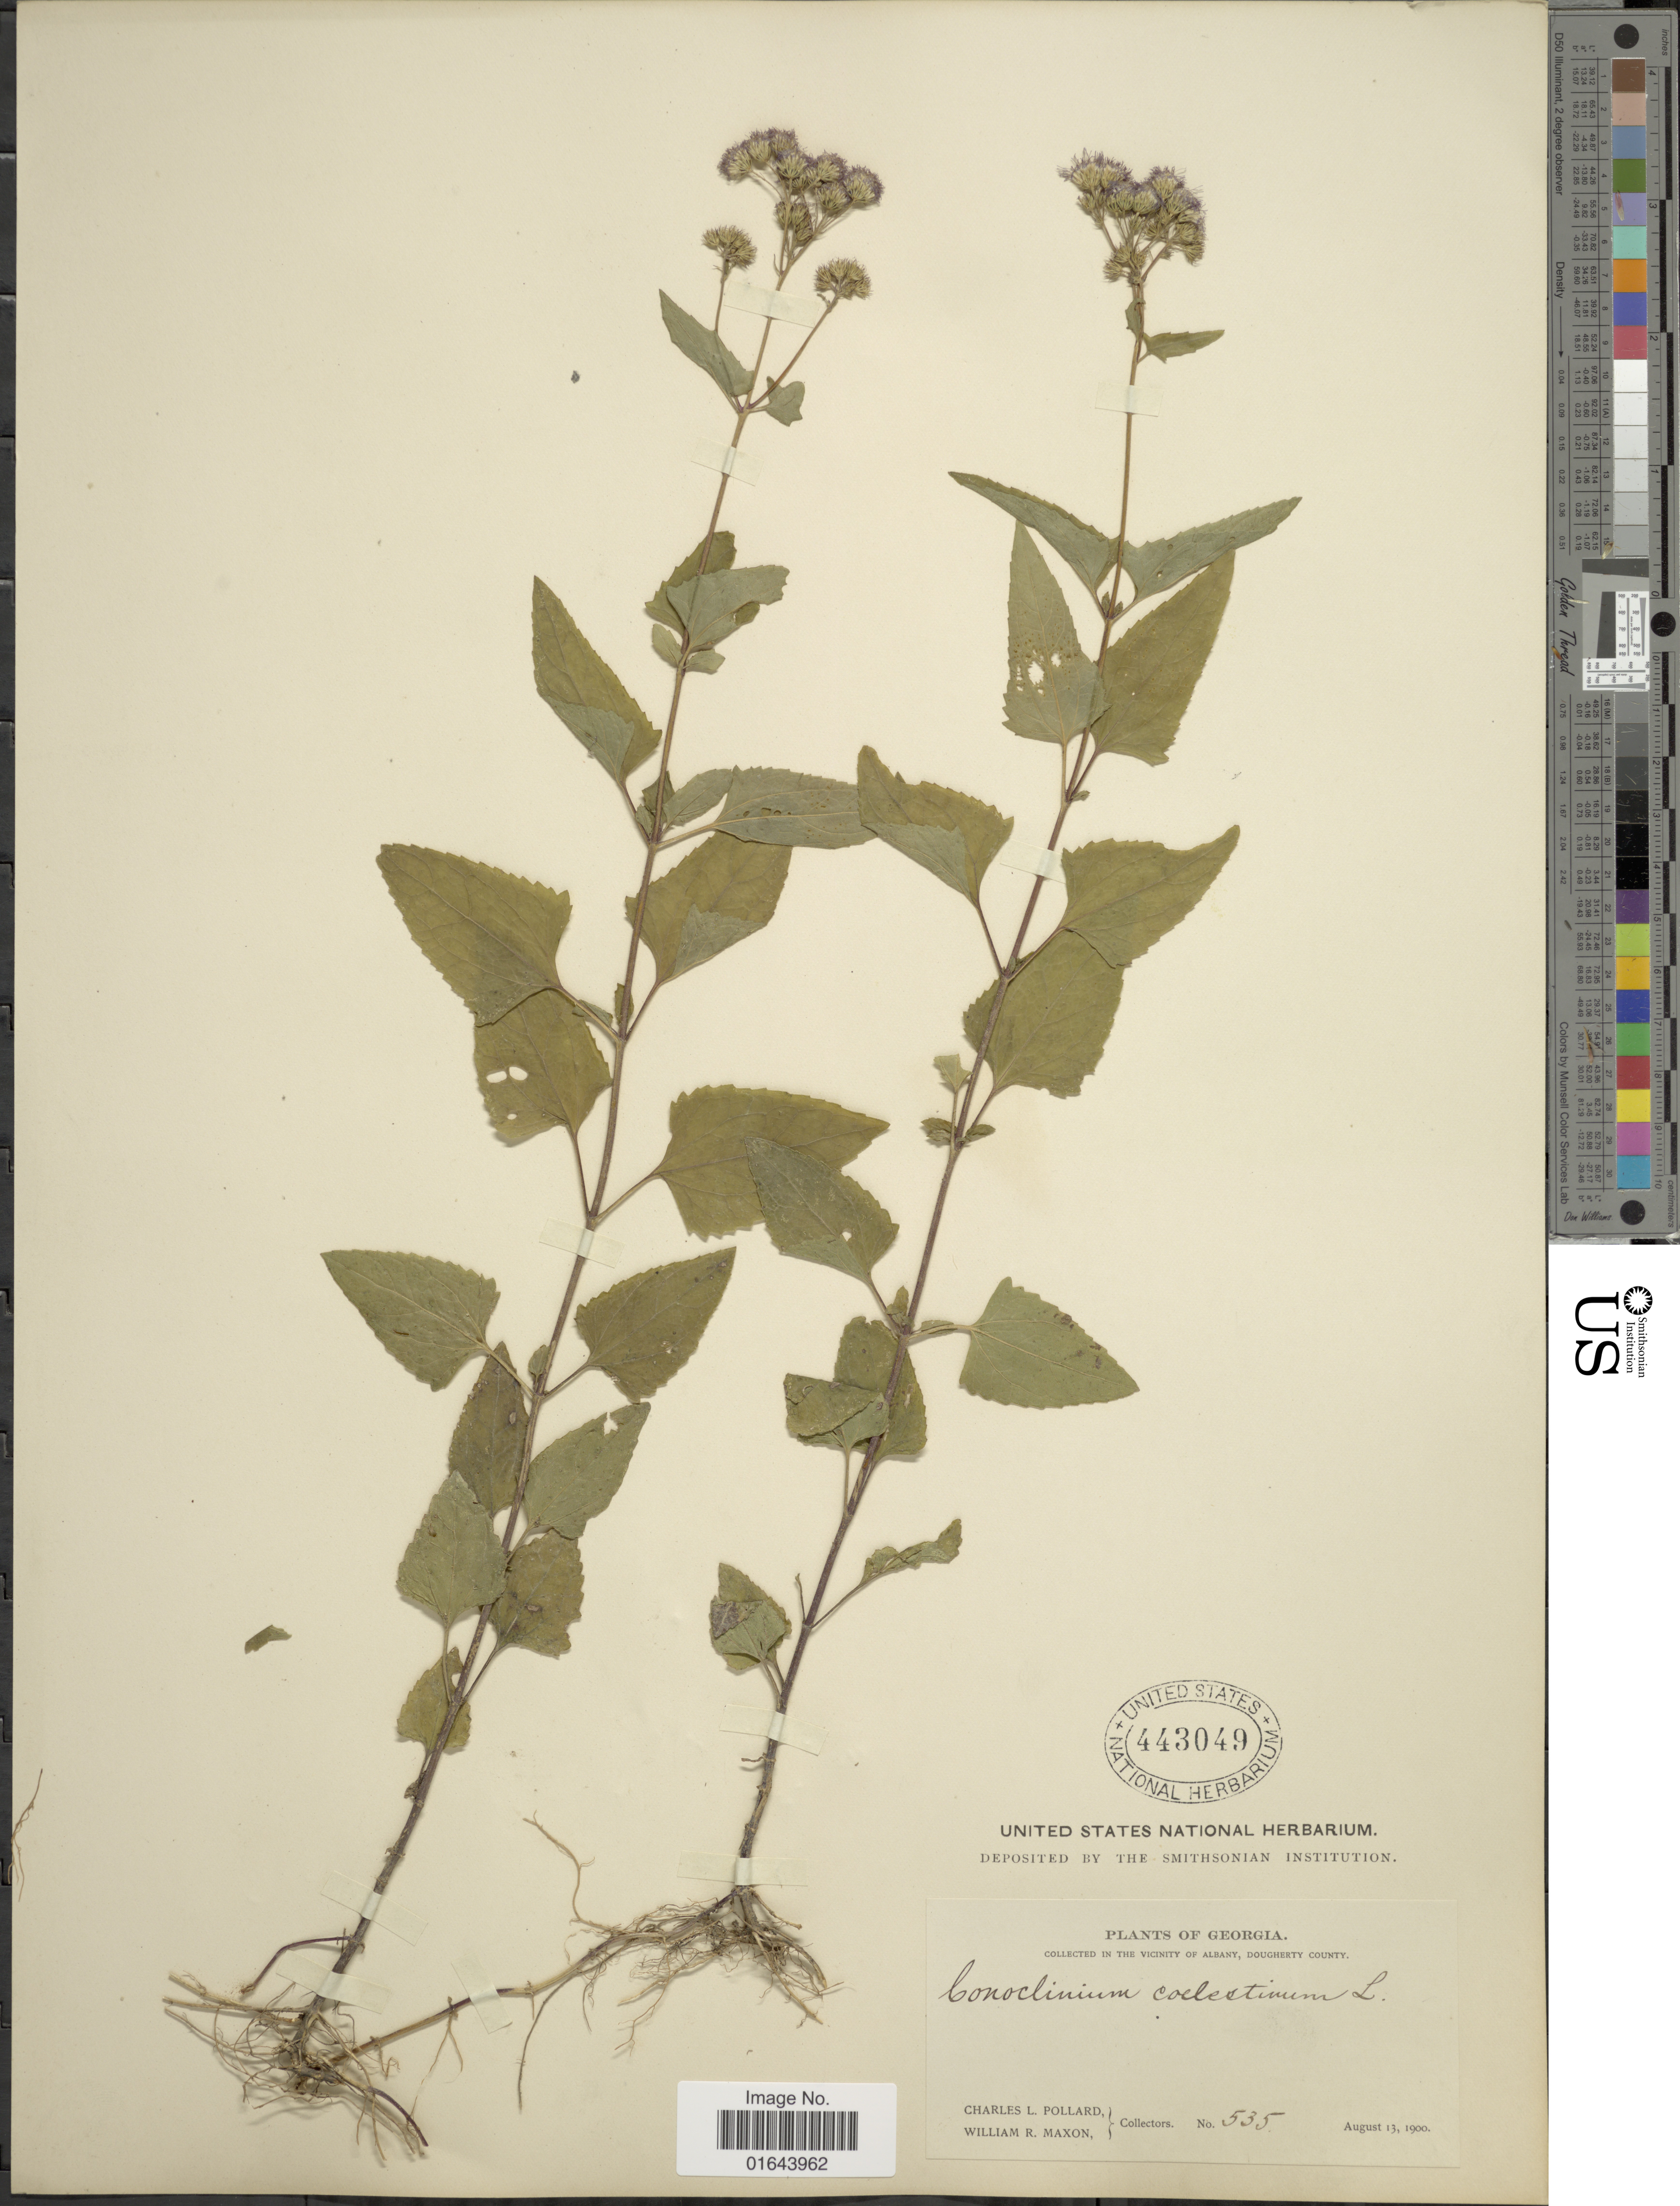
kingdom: Plantae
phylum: Tracheophyta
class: Magnoliopsida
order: Asterales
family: Asteraceae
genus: Conoclinium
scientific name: Conoclinium coelestinum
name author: (L.) DC.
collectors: C. L. Pollard & W. R. Maxon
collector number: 535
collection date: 1900-08-13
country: United States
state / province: Georgia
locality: In the Vicinity of Albany, Dougherty County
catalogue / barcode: US 443049